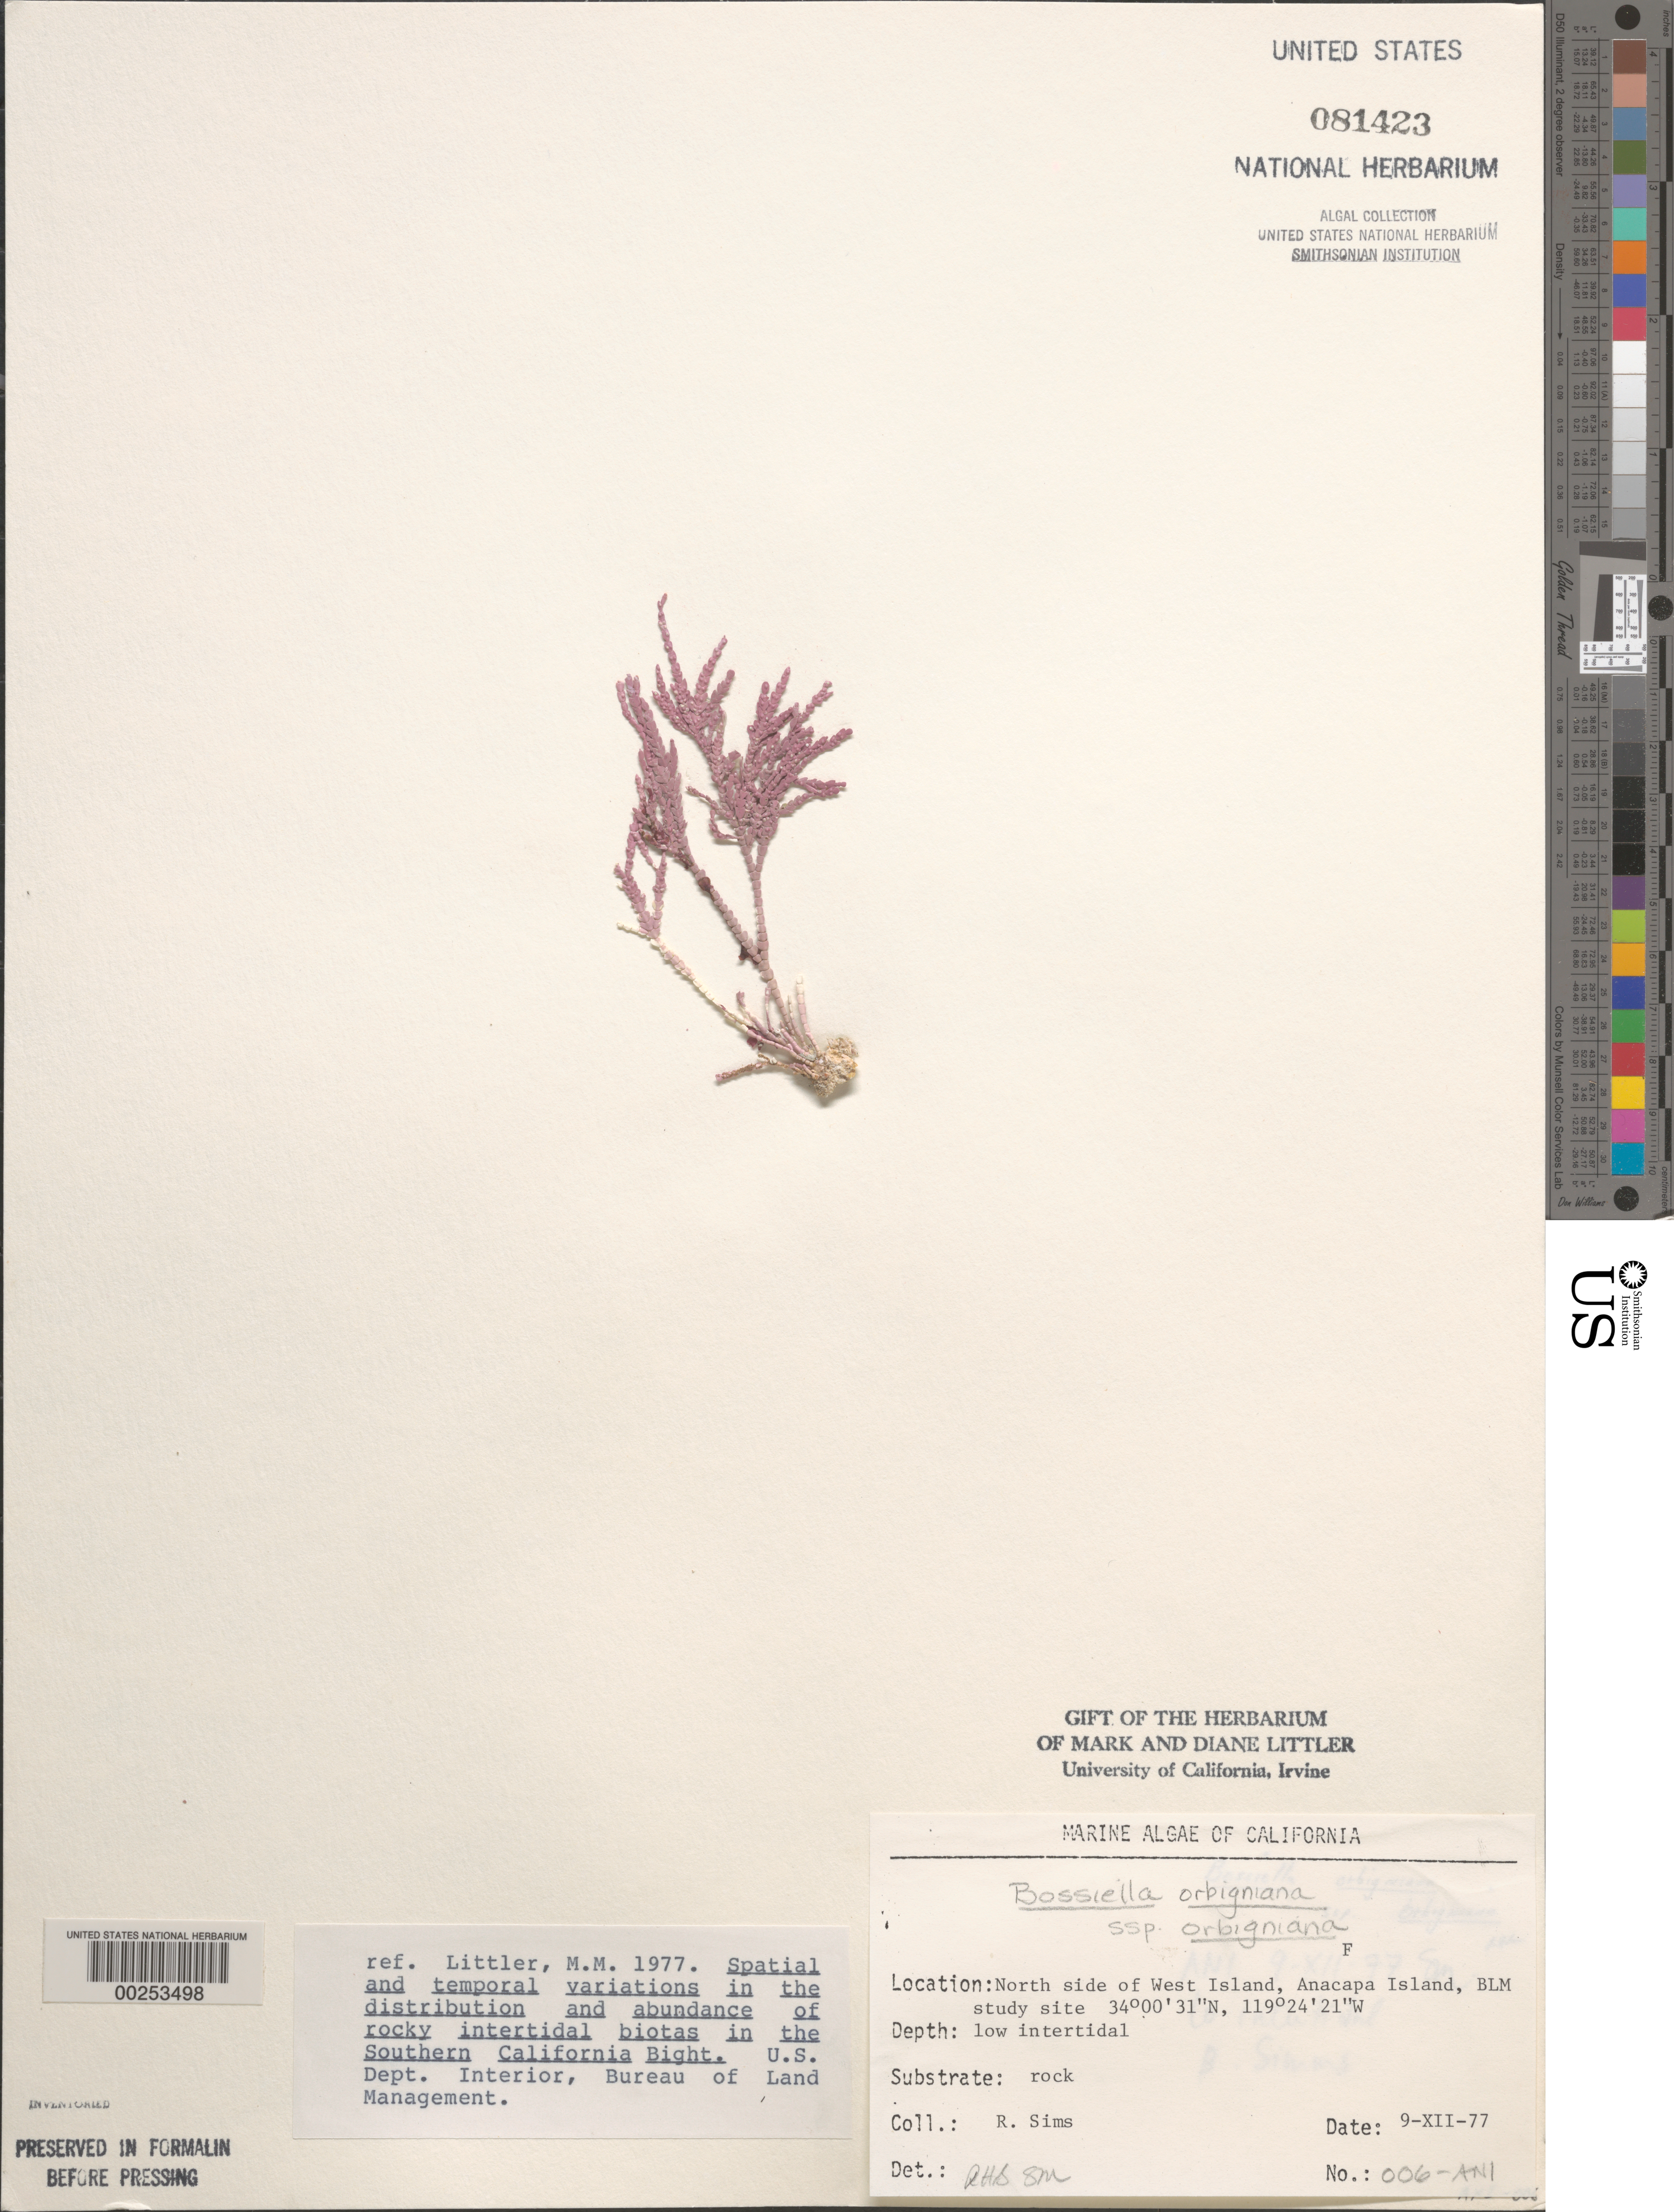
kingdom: Plantae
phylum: Rhodophyta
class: Florideophyceae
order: Corallinales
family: Corallinaceae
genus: Bossiella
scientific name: Bossiella orbigniana subsp. orbigniana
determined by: Sims, Robert H.; Murray, S. N.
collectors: R. H. Sims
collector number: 006-ANI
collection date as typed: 09 Dec 1977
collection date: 1977-12-09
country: United States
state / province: California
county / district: Ventura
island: Anacapa Island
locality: North side of west island, northwest end of Frenchy's Cove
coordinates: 34 00'31"N, 119 24'21"W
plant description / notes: BLM-SOCALBIGHT Rocky Intertidal Survey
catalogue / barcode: US 81423